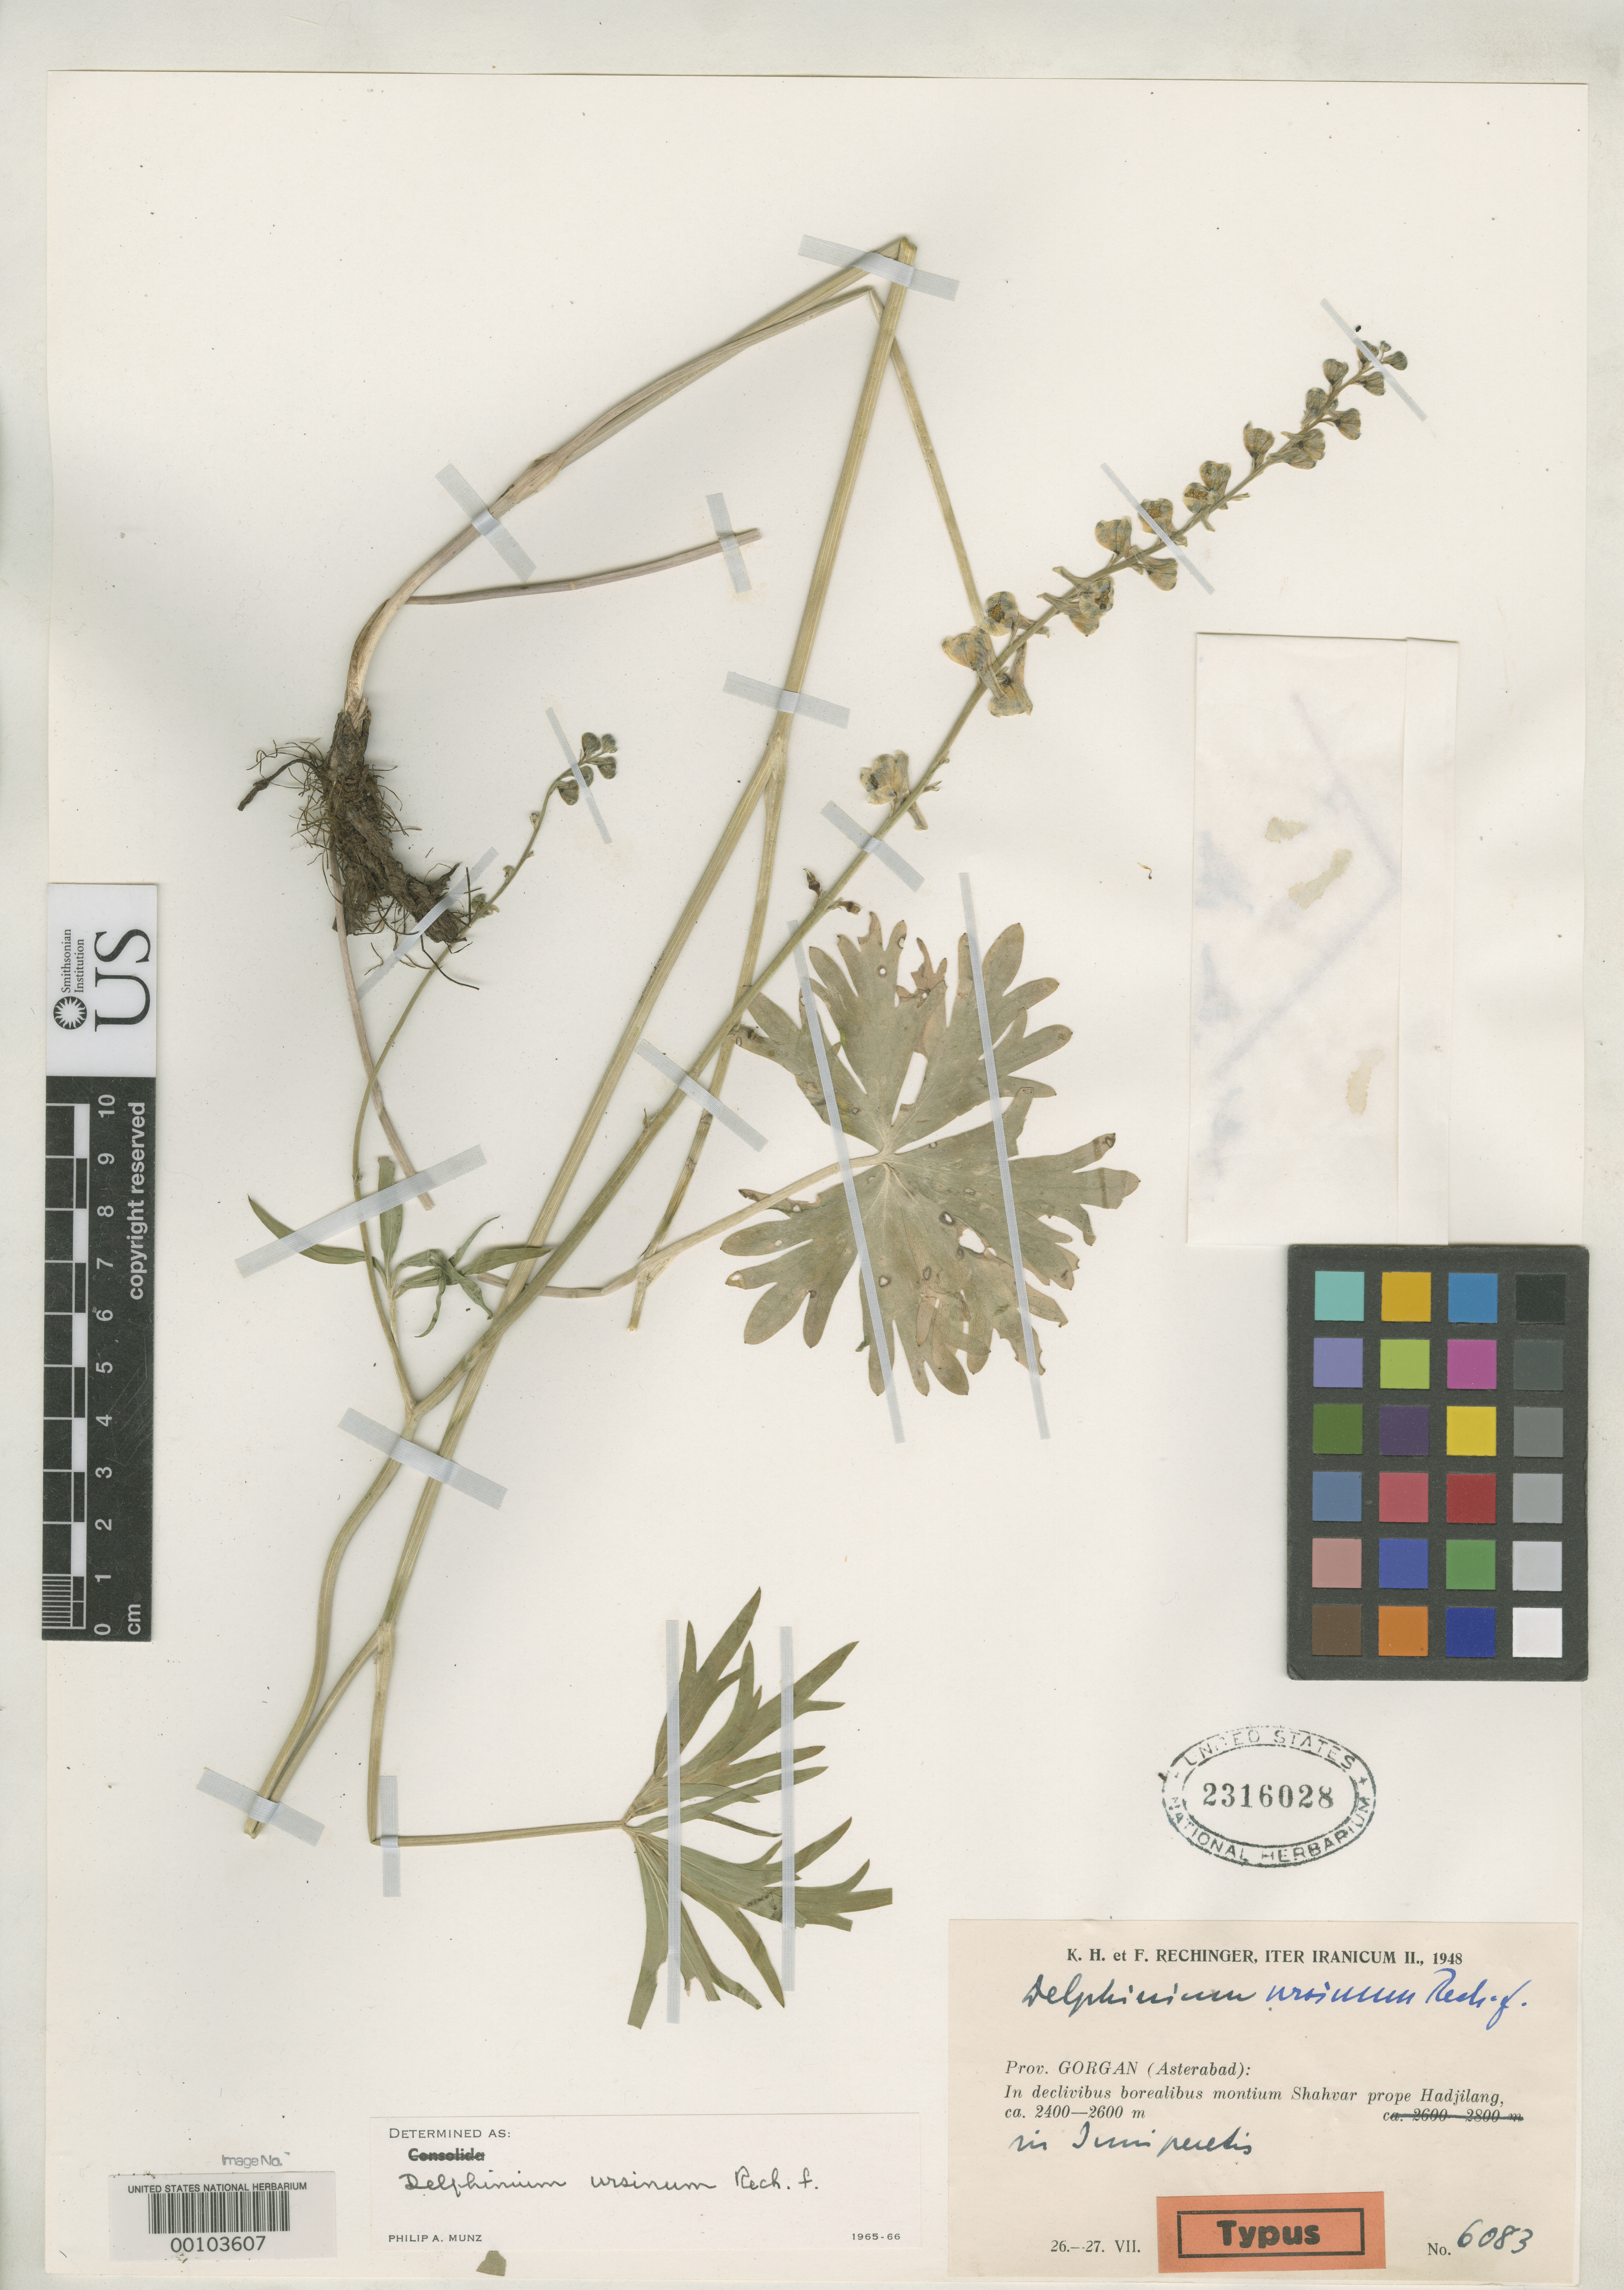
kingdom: Plantae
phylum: Tracheophyta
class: Magnoliopsida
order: Ranunculales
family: Ranunculaceae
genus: Delphinium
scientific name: Delphinium ursinum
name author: Rech. f.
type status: Isotype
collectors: K. H. Rechinger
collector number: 6083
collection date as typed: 26 Jul 1948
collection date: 1948-07-26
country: Iran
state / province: Mazandaran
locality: Hadjilang.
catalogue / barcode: US 2316028